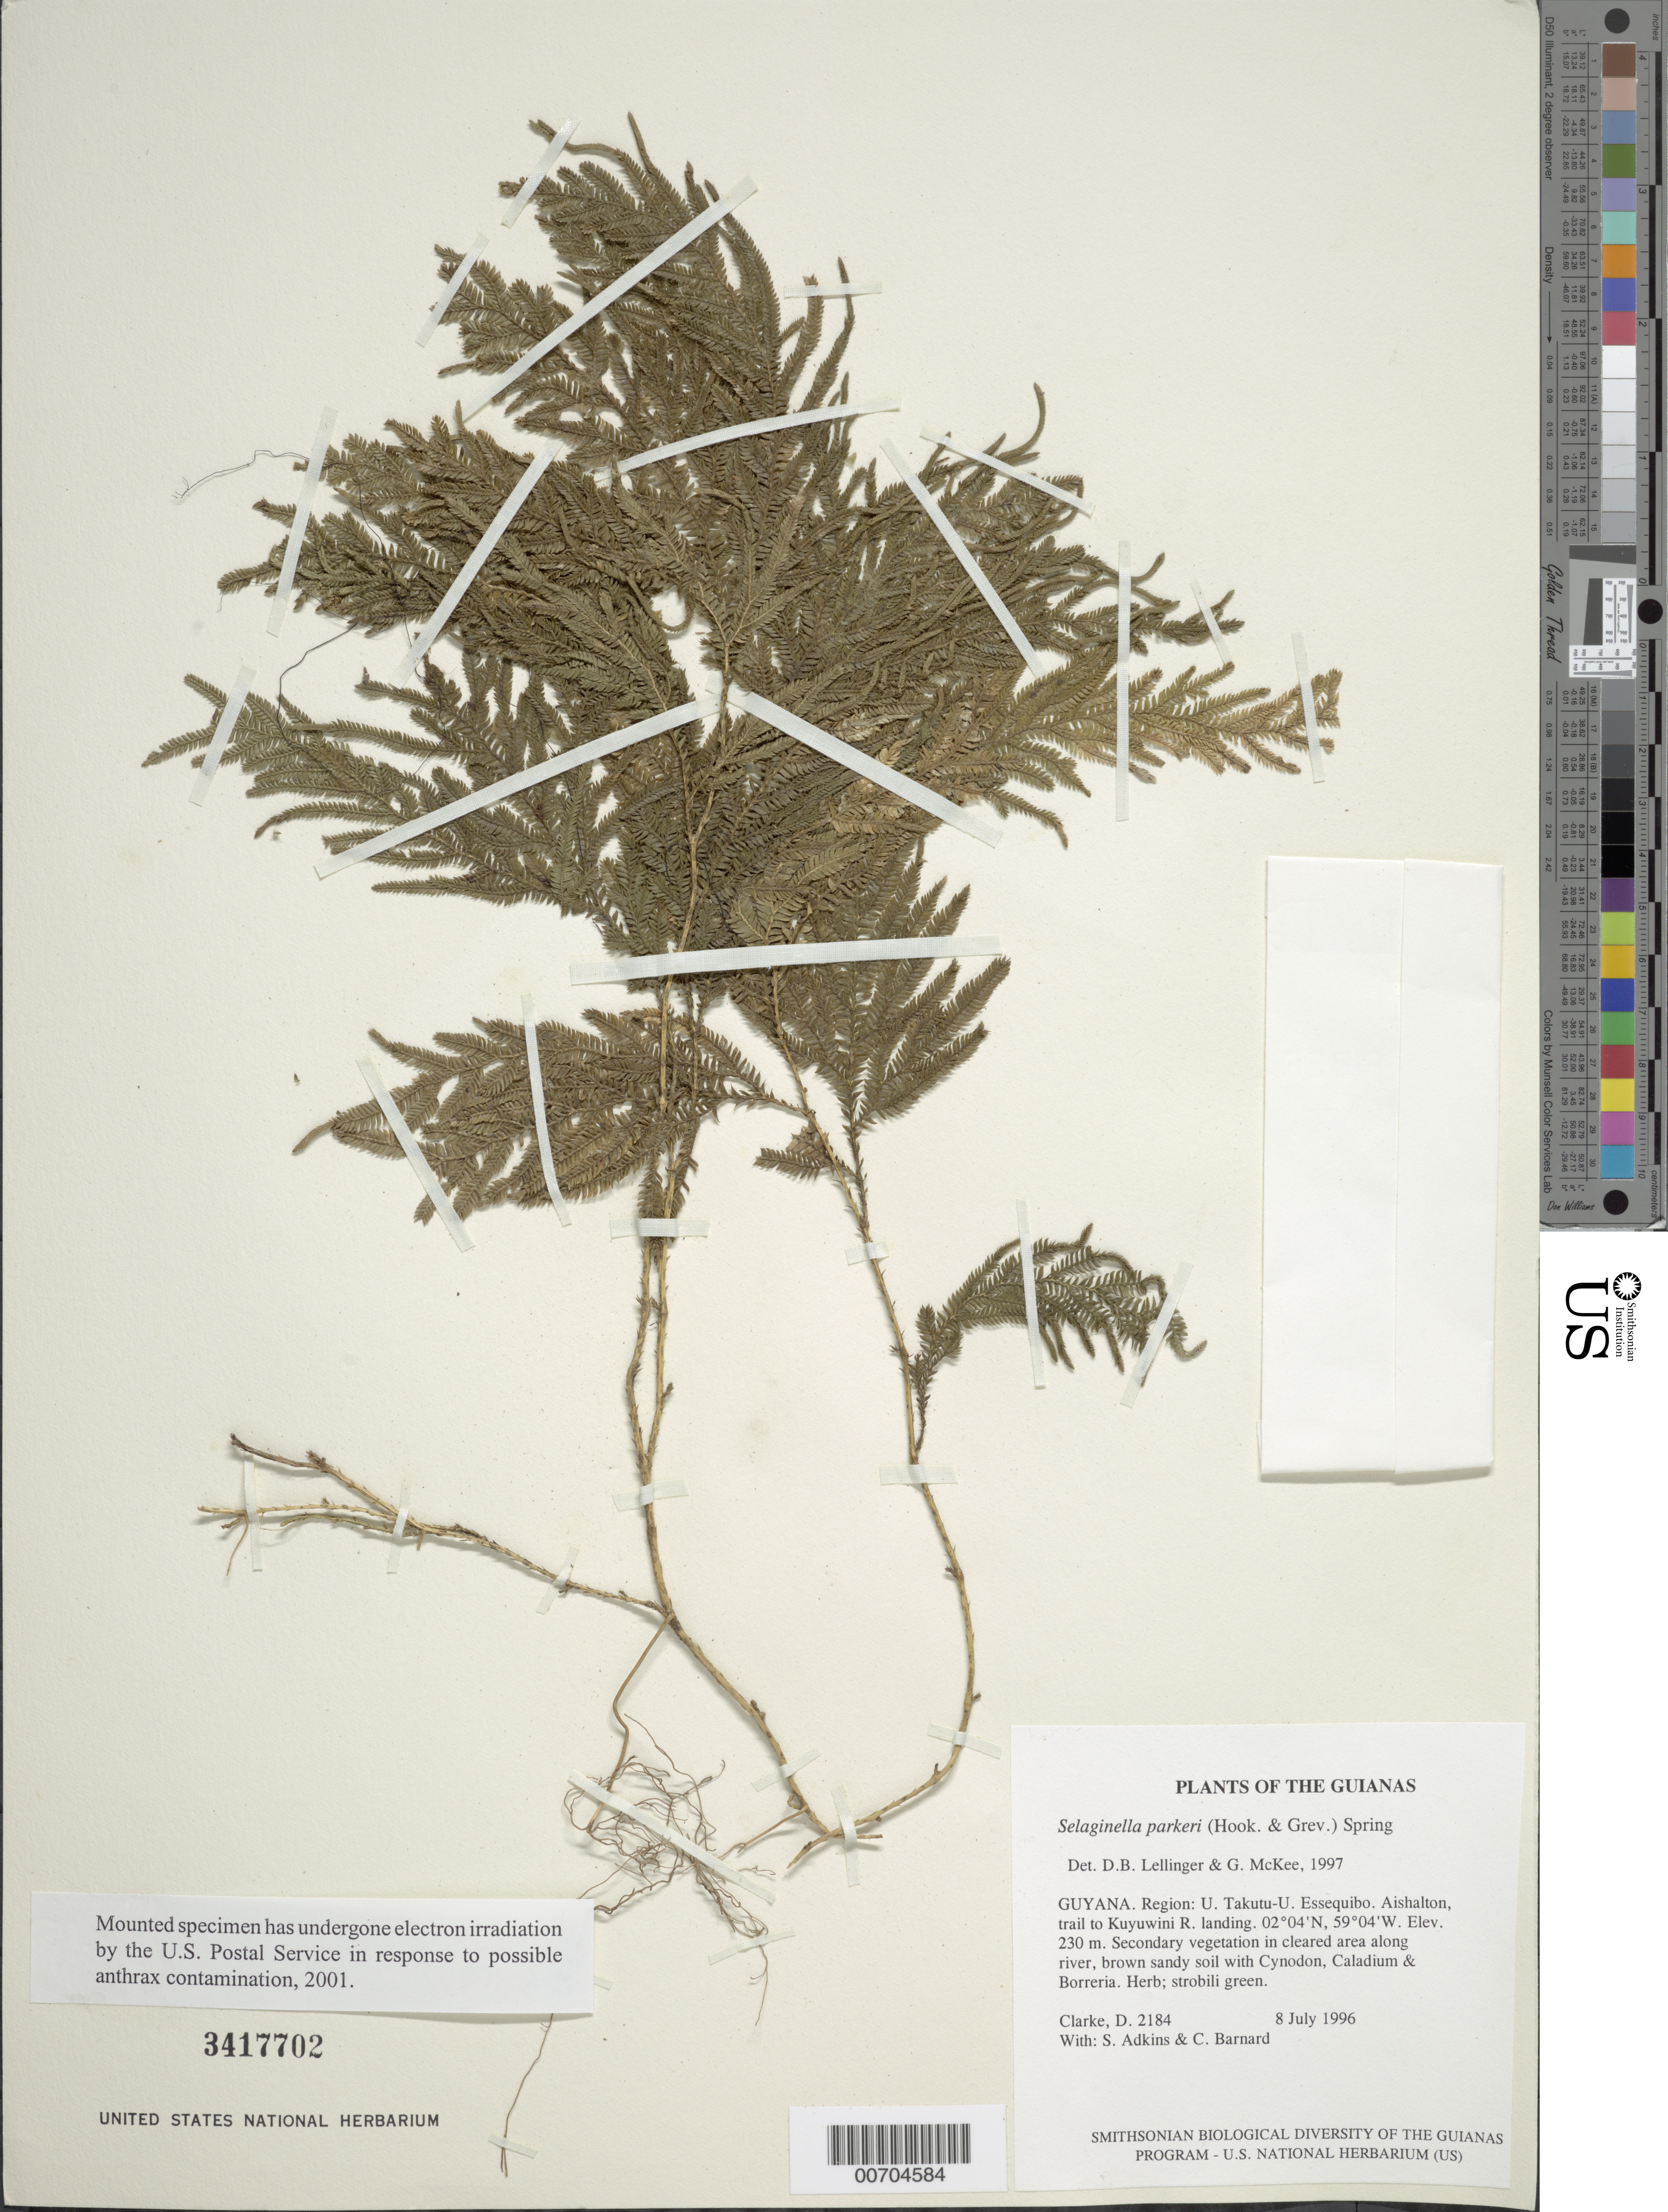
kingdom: Plantae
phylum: Tracheophyta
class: Lycopodiopsida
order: Selaginellales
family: Selaginellaceae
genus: Selaginella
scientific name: Selaginella parkeri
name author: (Hook. & Grev.) Spring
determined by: Lellinger, D. B.; McKee, G. S.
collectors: H. D. Clarke, S. Adkins & C. Bernard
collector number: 2184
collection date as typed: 8 July 1996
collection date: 1996-07-08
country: Guyana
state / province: U. Takutu-U. Essequibo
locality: Aishalton, trail to Kuyuwini R. landing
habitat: Secondary vegetation in cleared area along river, brown sandy soil with Cynodon, Caladium & Borreria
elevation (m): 230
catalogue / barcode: US 3417702